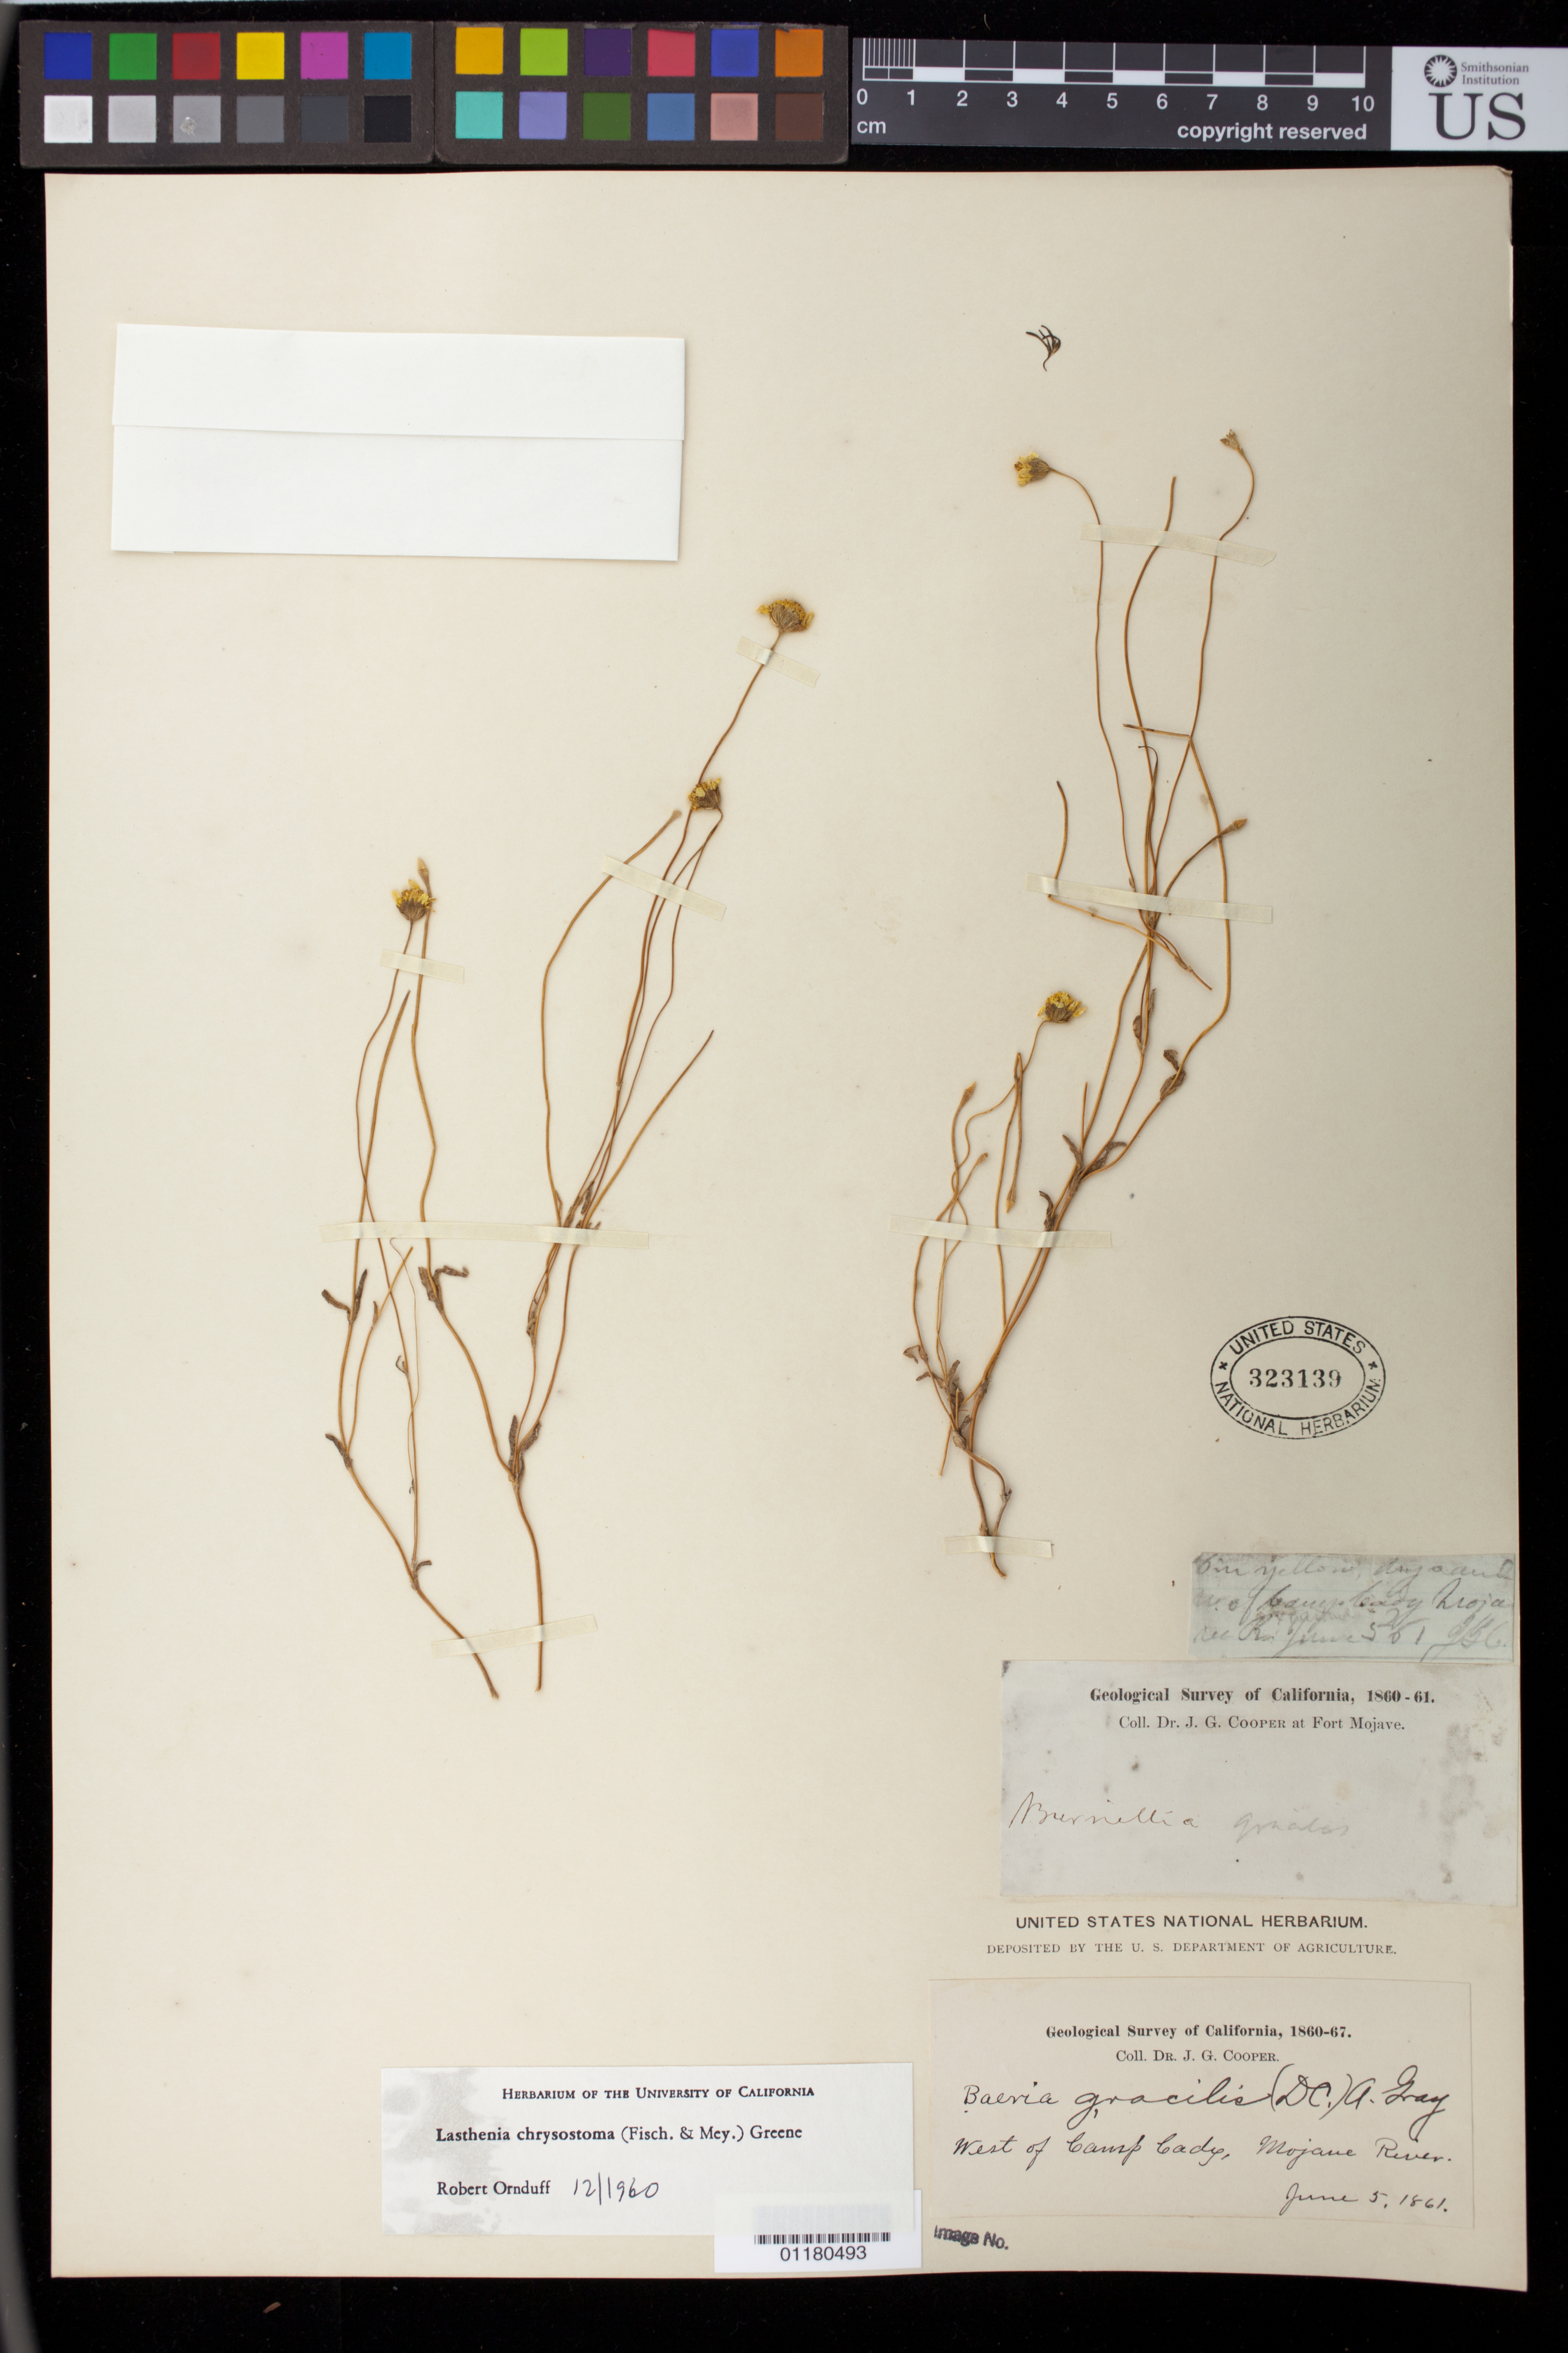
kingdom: Plantae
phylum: Tracheophyta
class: Magnoliopsida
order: Asterales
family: Asteraceae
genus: Pericome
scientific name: Pericome caudata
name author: A. Gray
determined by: Powell, A. M.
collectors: J. M. Bigelow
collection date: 1853-10-03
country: United States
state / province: New Mexico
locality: Santa Domingo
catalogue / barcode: US 75274